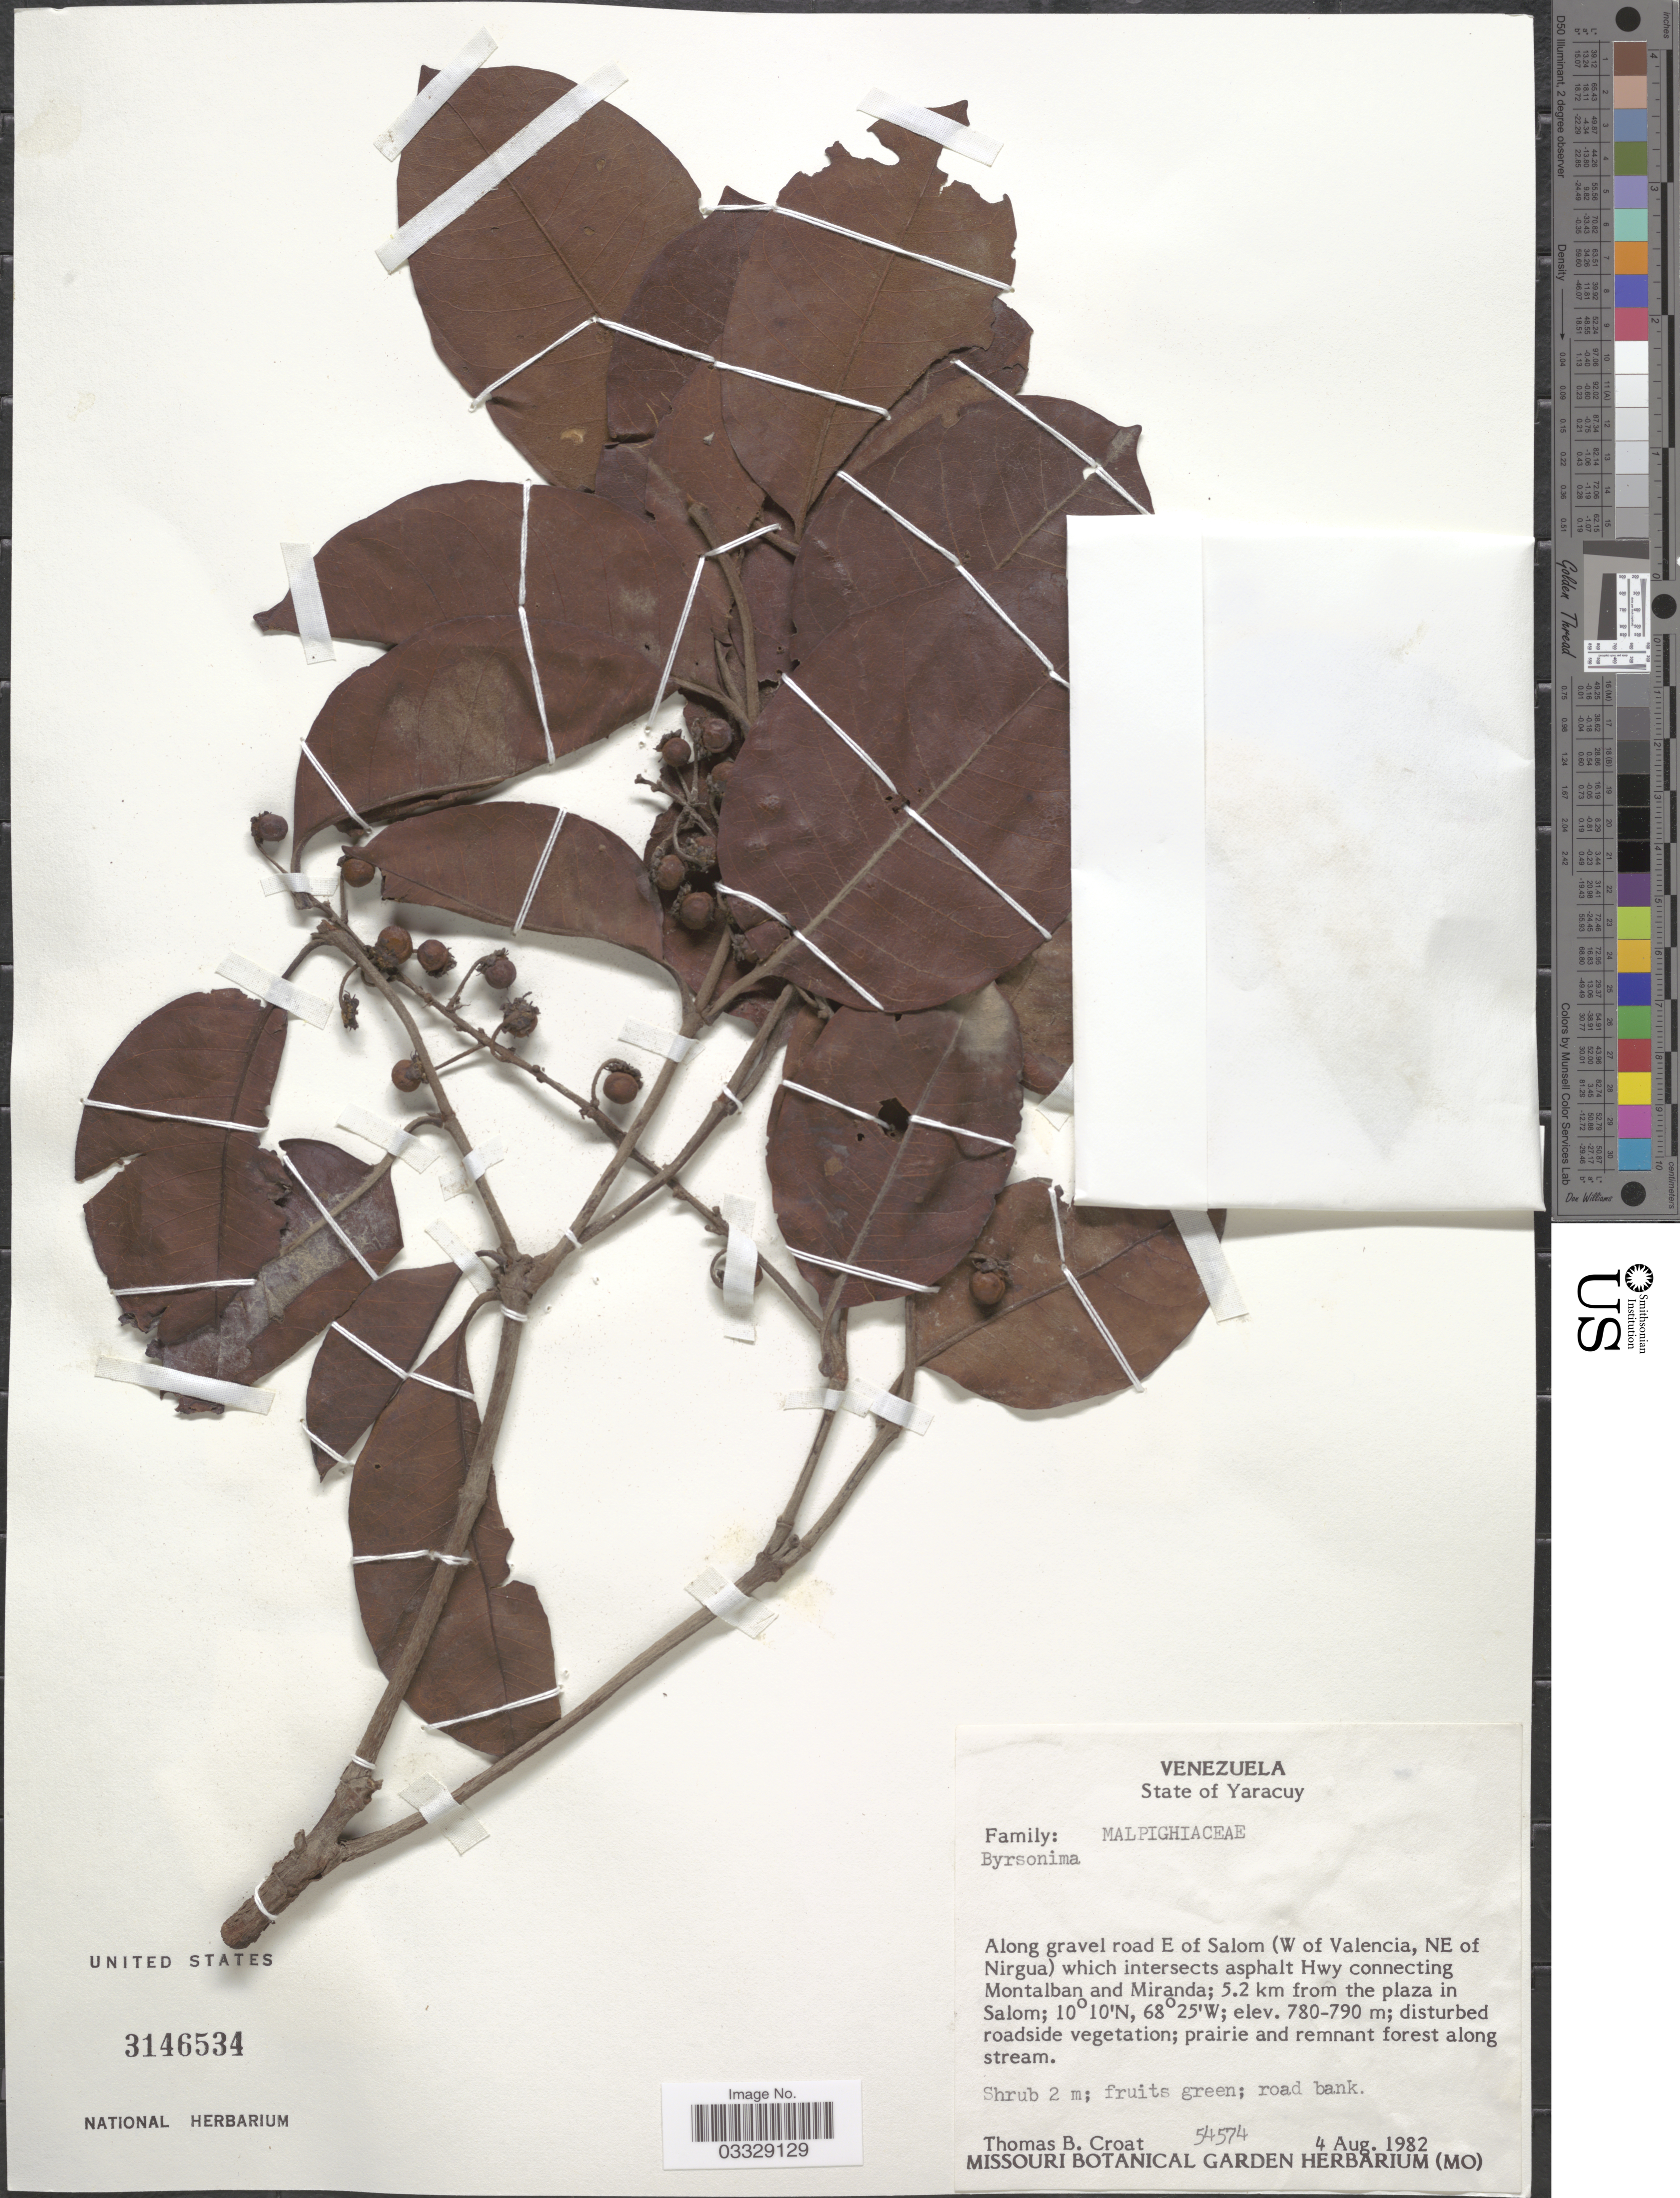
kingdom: Plantae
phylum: Tracheophyta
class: Magnoliopsida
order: Malpighiales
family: Malpighiaceae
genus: Byrsonima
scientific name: Byrsonima sp.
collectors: T. B. Croat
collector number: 54574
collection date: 1982-08-04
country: Venezuela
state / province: Yaracuy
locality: Along gravel road E of Salom (W of Valencia, NE of Nirgua) which intersects asphalt Hwy connecting Montalban and Miranda; 5.2 kom from the plaza in Salom.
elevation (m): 780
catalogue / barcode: US 3146534